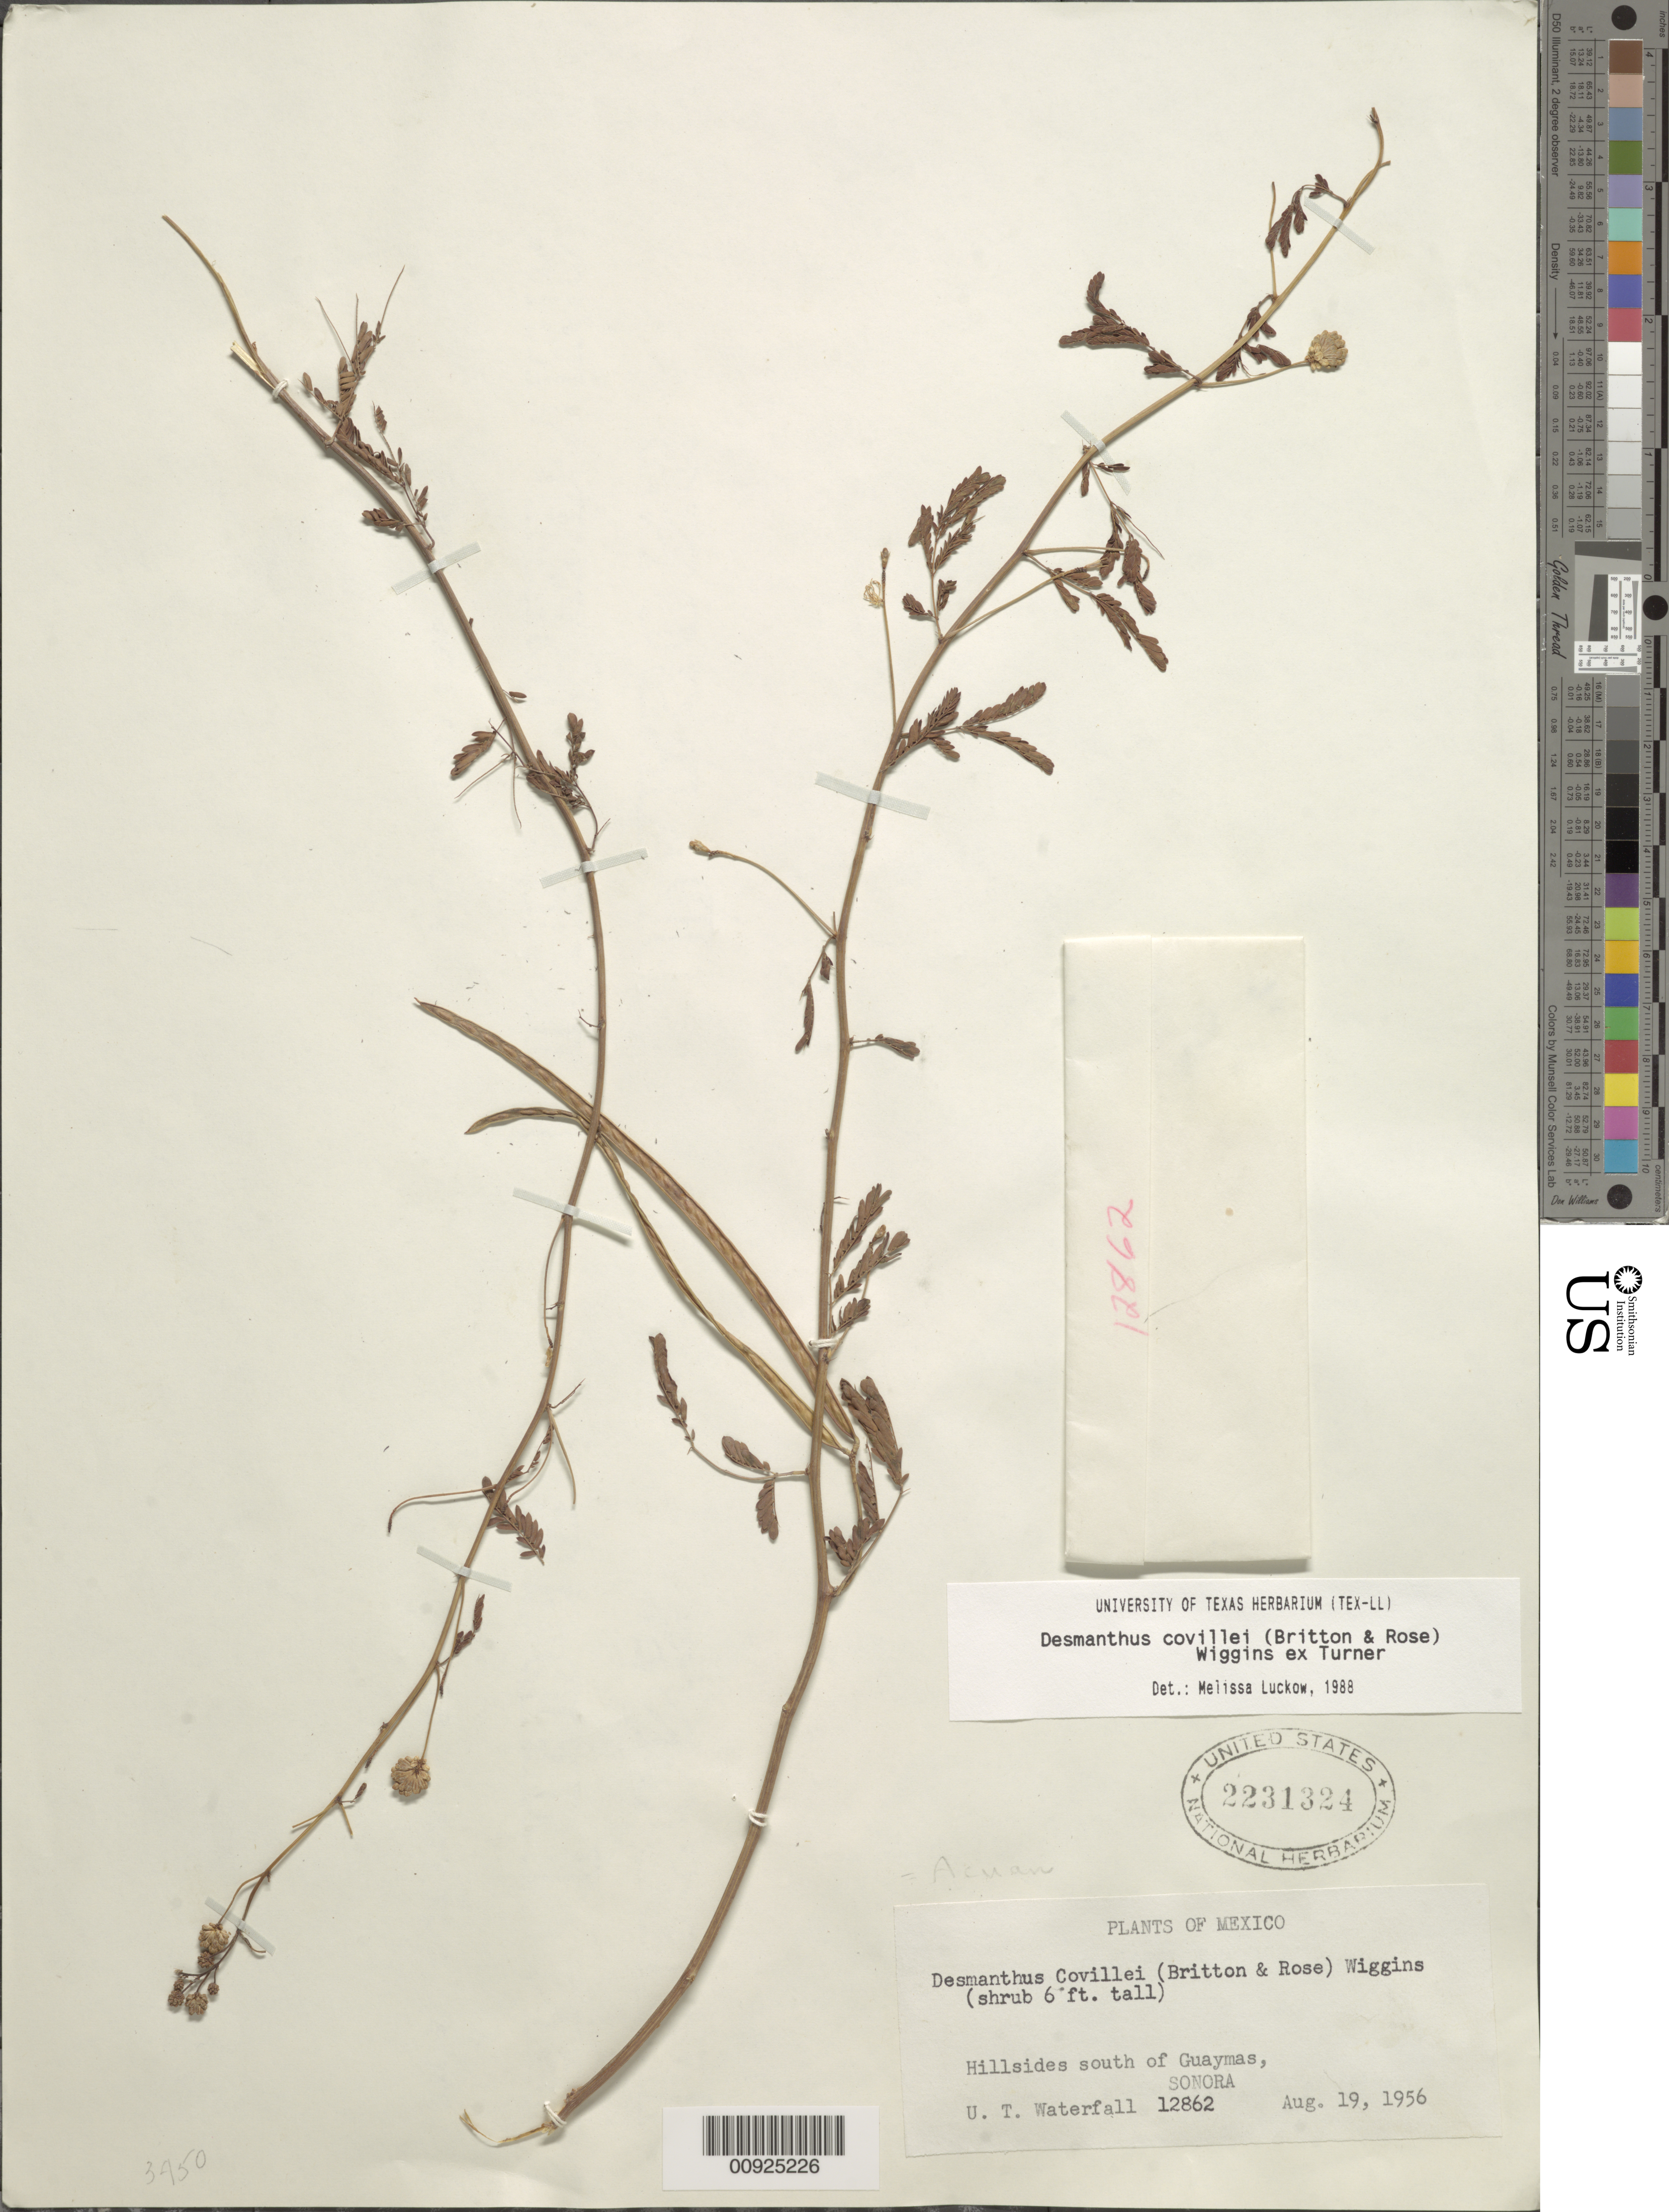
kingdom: Plantae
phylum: Tracheophyta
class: Magnoliopsida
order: Fabales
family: Fabaceae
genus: Desmanthus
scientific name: Desmanthus covillei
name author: (Britton) Wiggins ex B.L. Turner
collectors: U. T. Waterfall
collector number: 12862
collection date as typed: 19 Aug 1956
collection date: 1956-08-19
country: Mexico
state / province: Sonora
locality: South of Guaymas, Sonora.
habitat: Hillsides.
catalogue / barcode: US 2231324